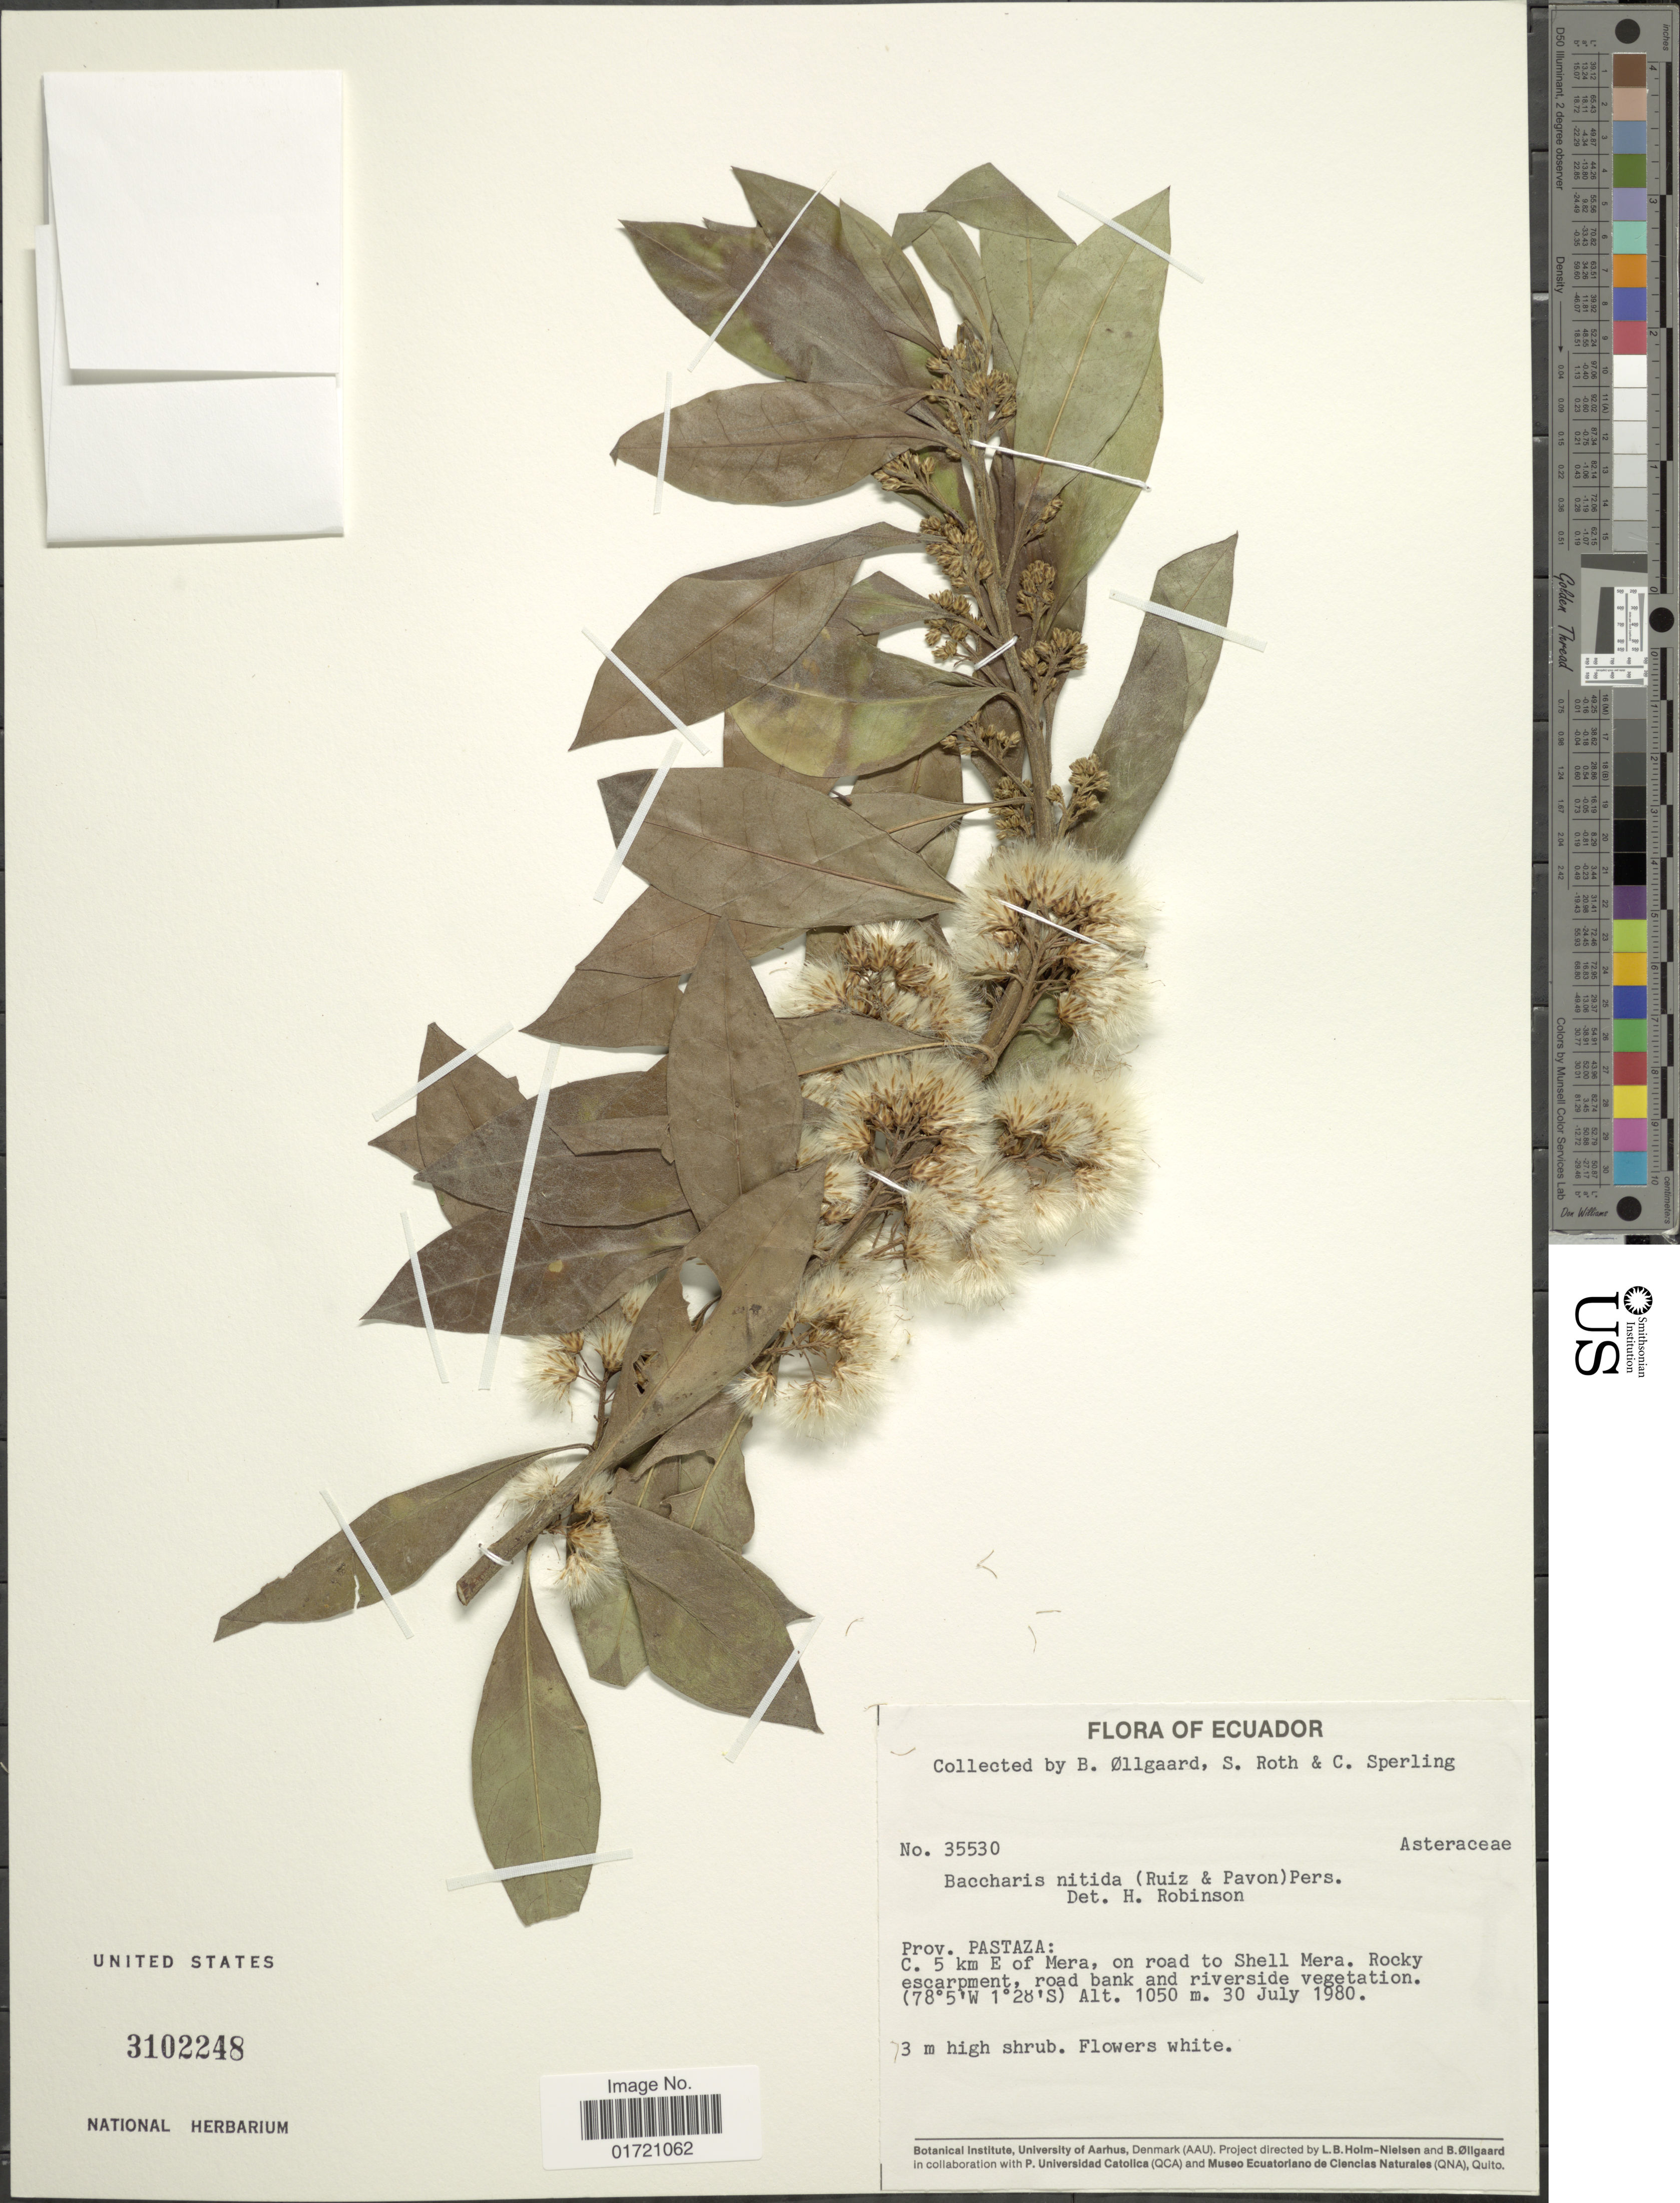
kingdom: Plantae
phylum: Tracheophyta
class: Magnoliopsida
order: Asterales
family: Asteraceae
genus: Baccharis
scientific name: Baccharis nitida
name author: (Ruiz & Pav.) Pers.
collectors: B. Øllgaard, S. Roth & C. Sperling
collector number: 35530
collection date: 1980-07-30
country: Ecuador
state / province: Pastaza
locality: Prov. Pastaza: C. 5 km E of Mera, on road to Shell Mera.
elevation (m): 1050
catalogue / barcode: US 3102248